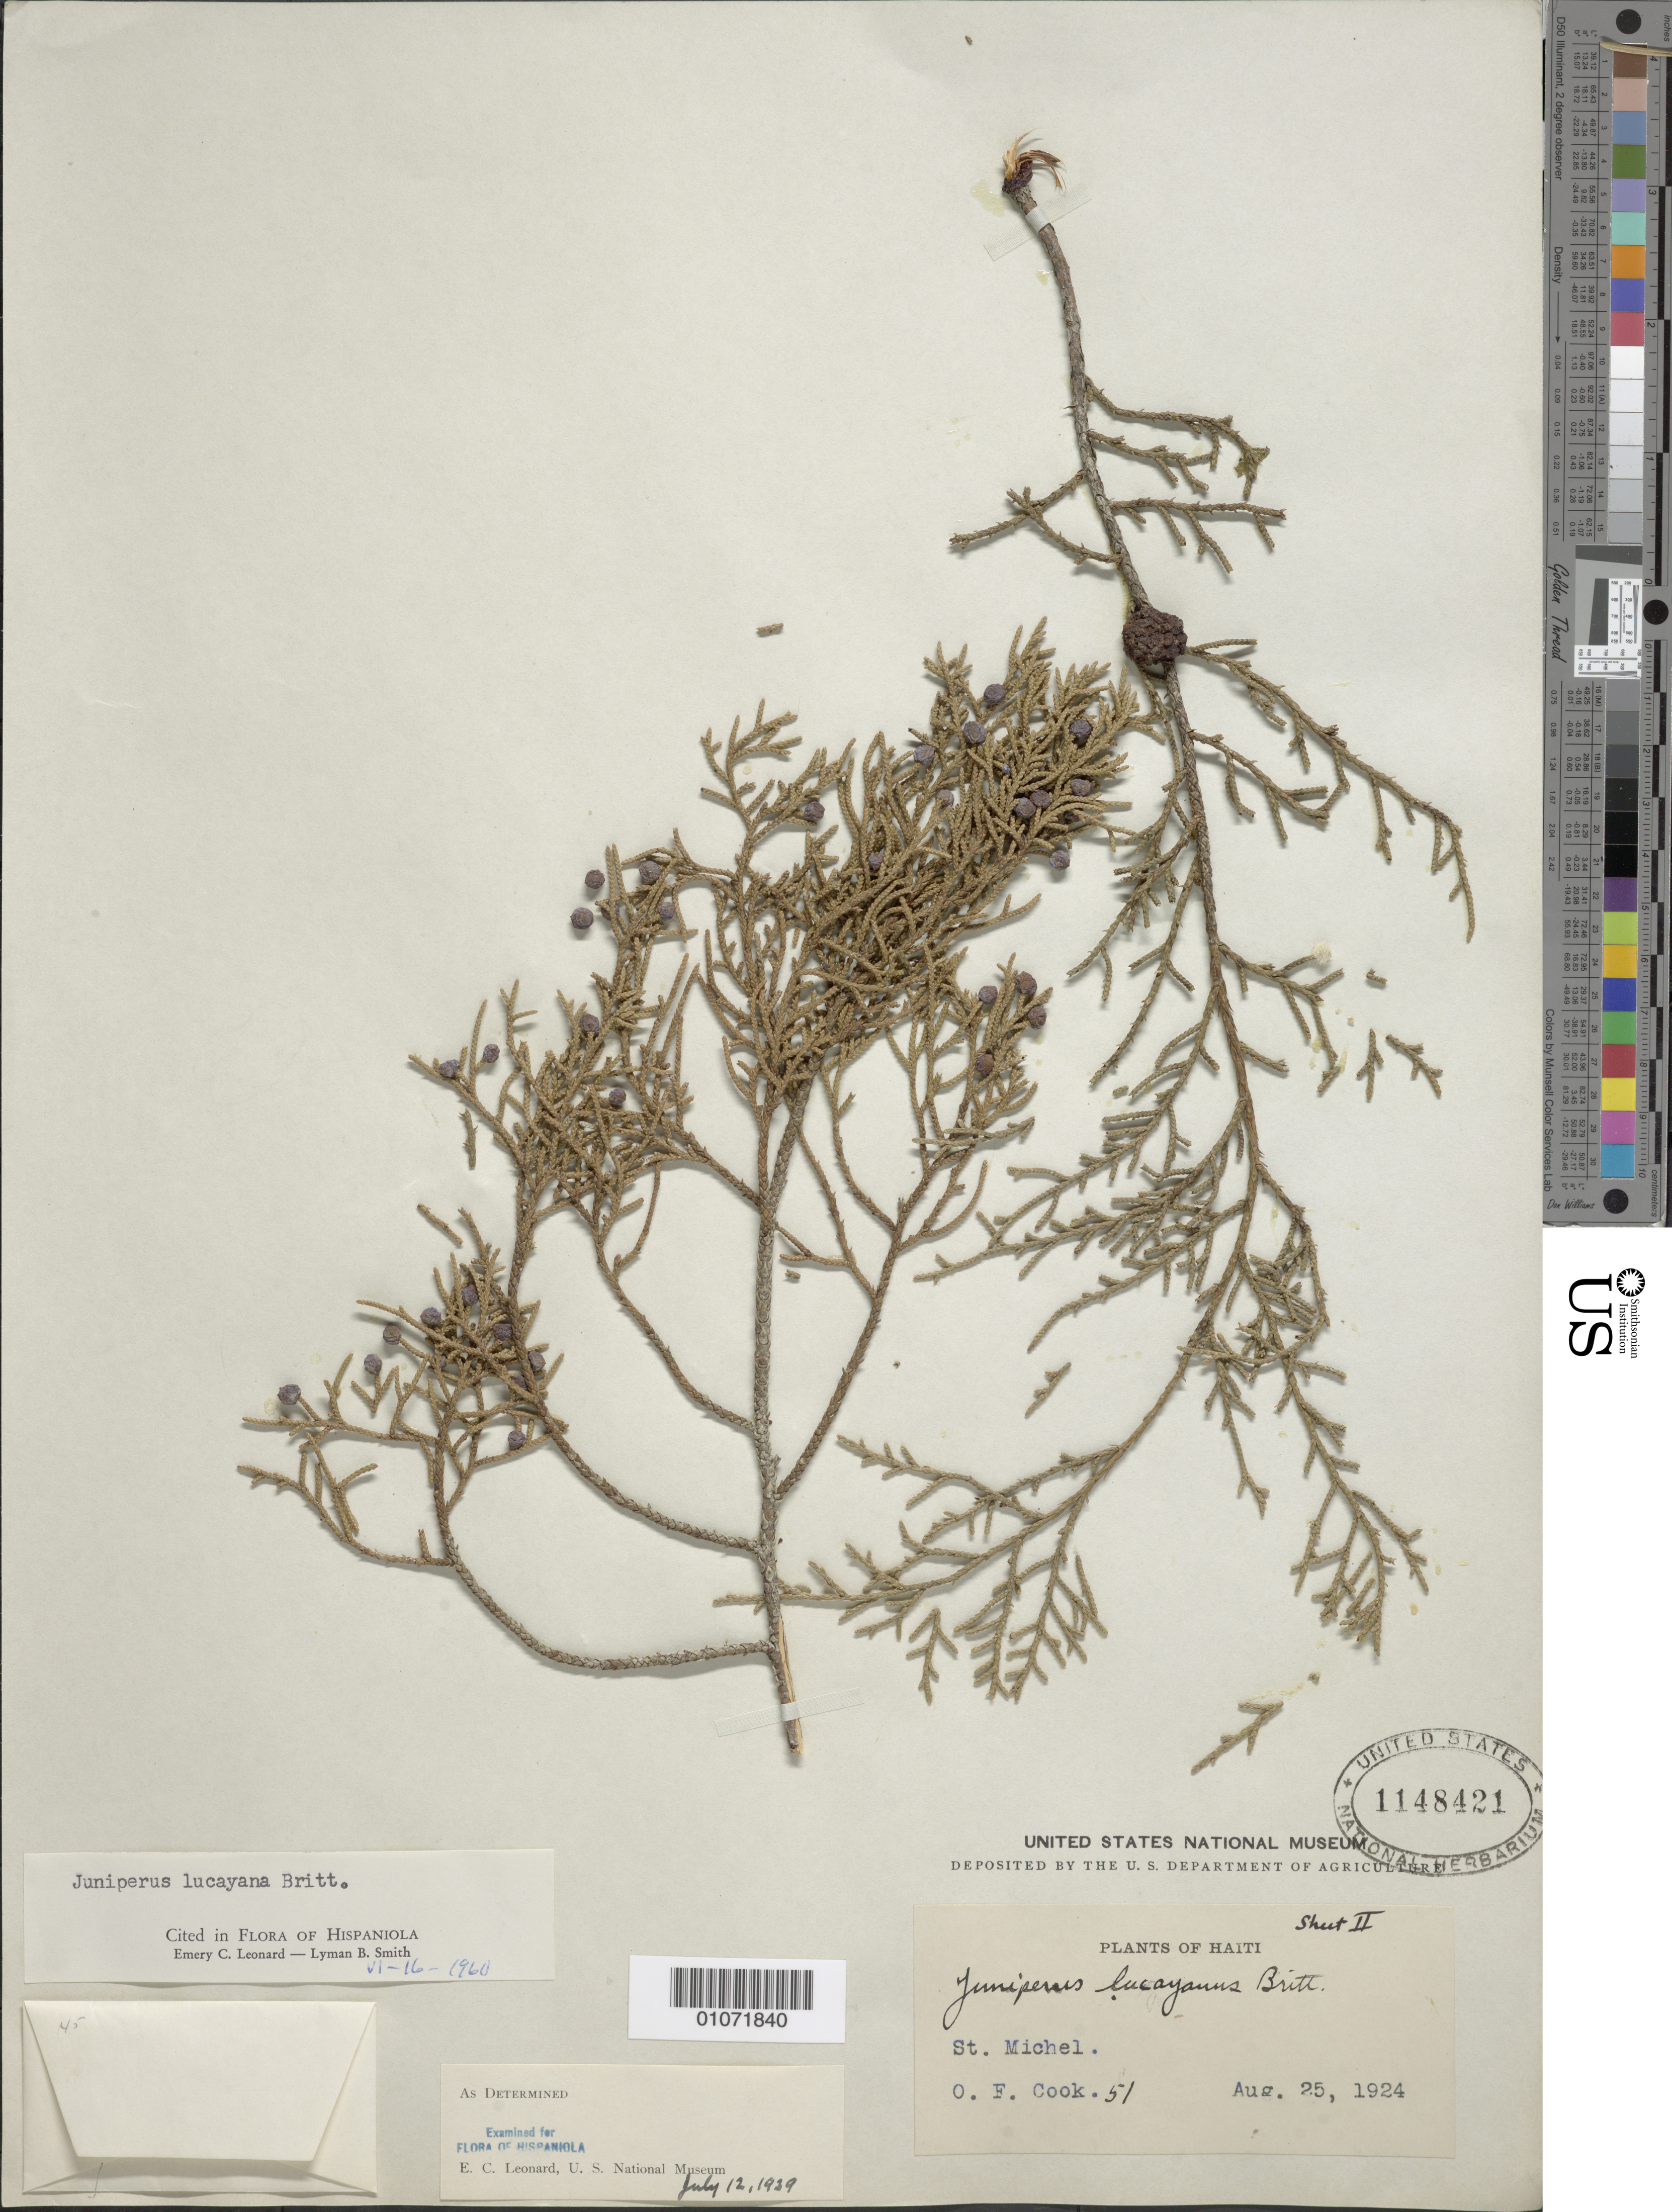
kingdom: Plantae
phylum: Tracheophyta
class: Pinopsida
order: Pinales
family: Cupressaceae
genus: Juniperus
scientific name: Juniperus lucayana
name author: Britton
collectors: O. F. Cook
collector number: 51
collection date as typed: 25 Aug 1924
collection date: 1924-08-25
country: Haiti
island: Hispaniola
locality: St. Michael.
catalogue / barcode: US 1148421